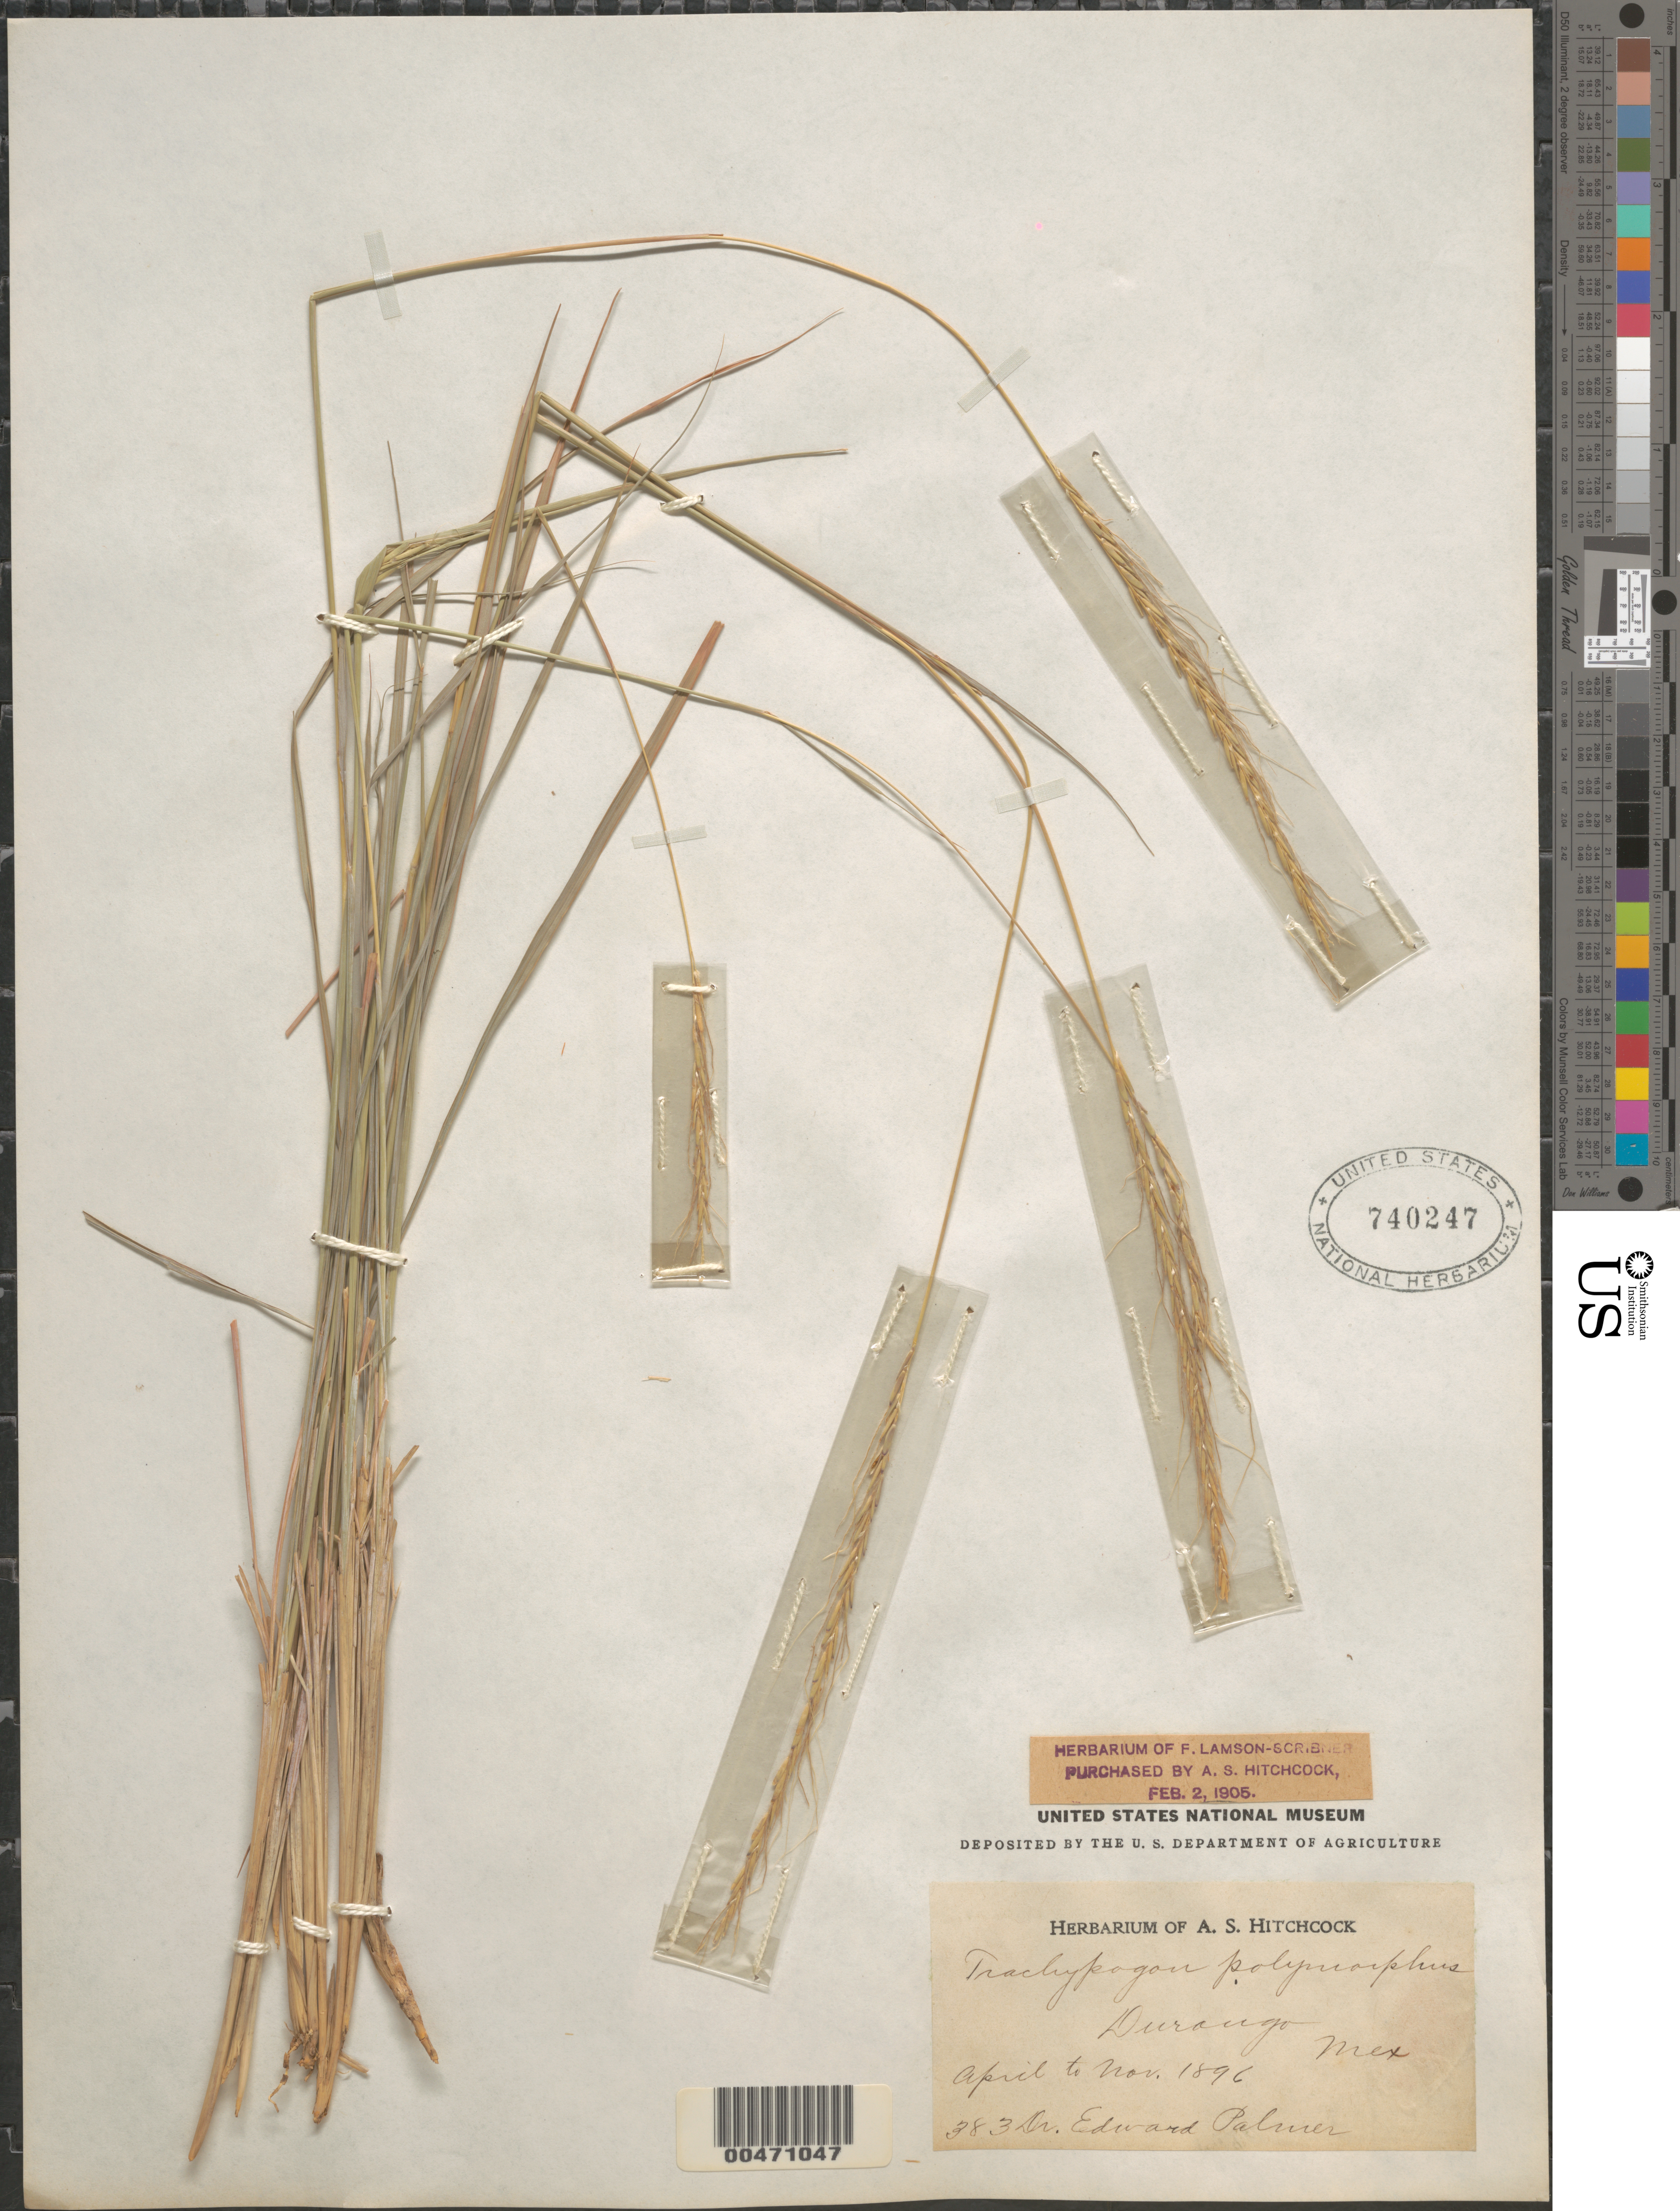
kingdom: Plantae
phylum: Tracheophyta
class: Liliopsida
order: Poales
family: Poaceae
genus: Trachypogon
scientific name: Trachypogon secundus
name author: (J. Presl) Scribn.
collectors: E. Palmer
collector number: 383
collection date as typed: Apr 1896 to Nov 1896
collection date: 1896-04/1896-11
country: Mexico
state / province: Durango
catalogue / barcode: US 740247